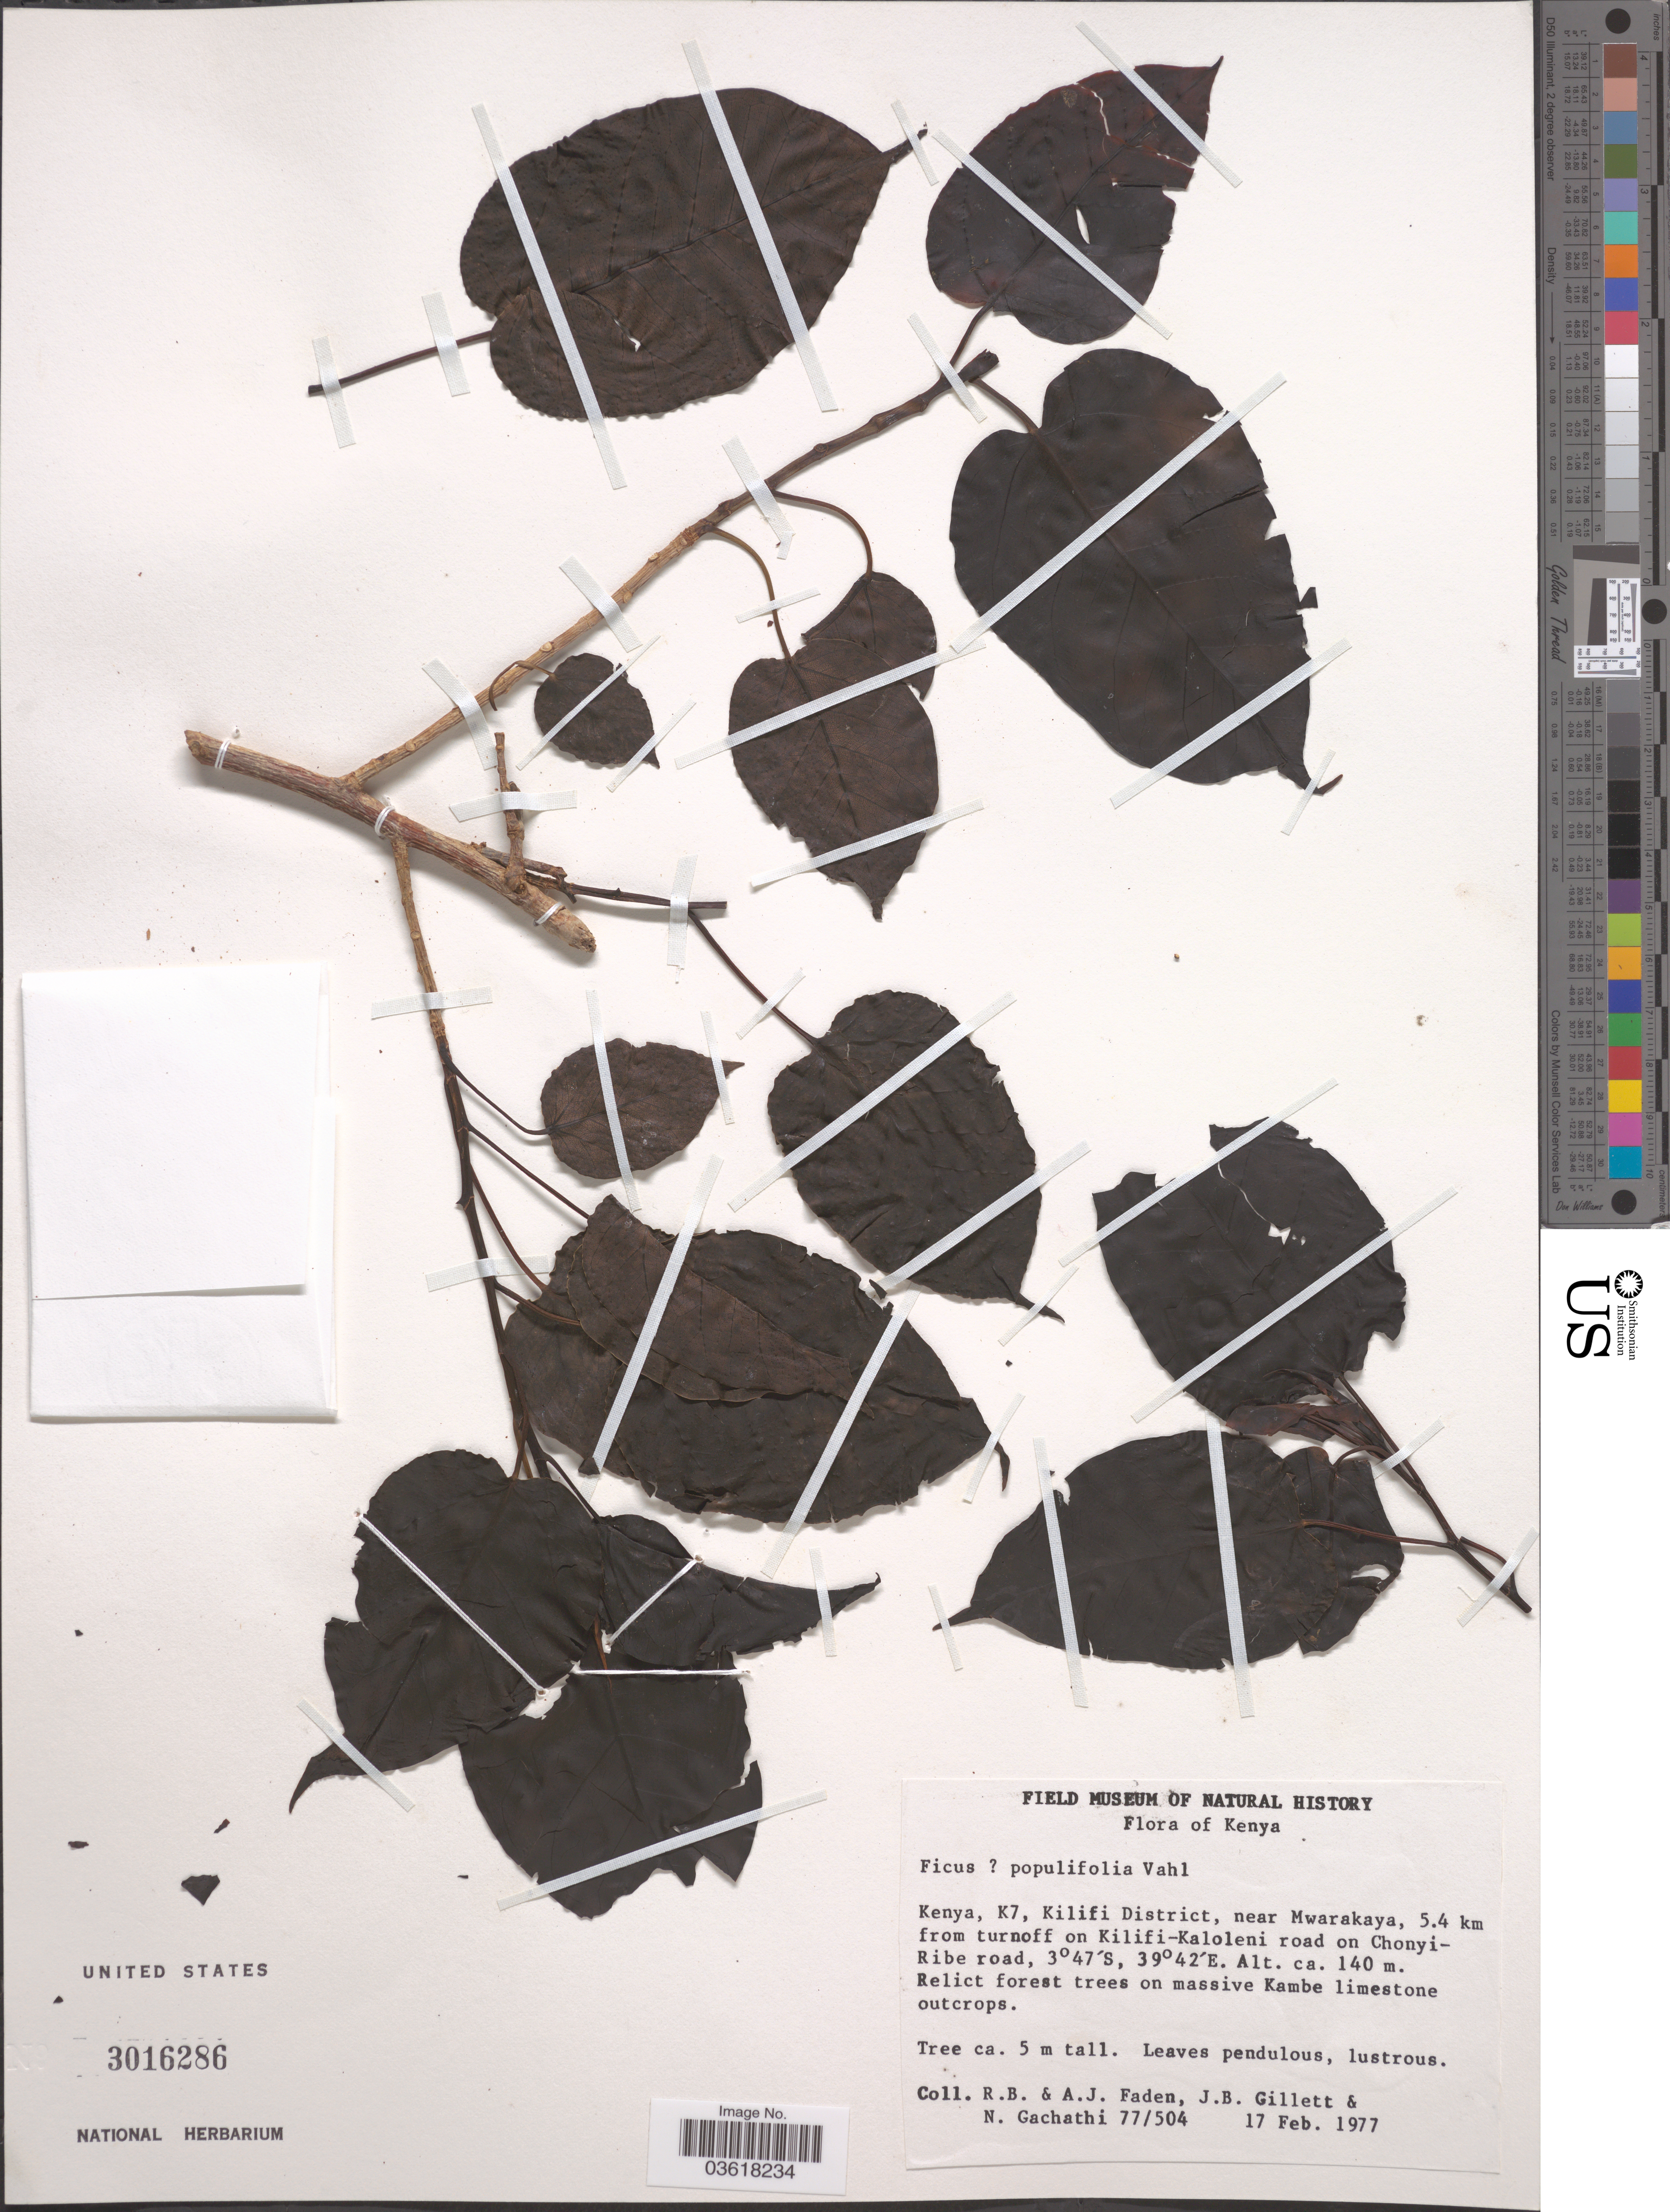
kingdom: Plantae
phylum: Tracheophyta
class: Magnoliopsida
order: Rosales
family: Moraceae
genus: Ficus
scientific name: Ficus sp.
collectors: R. B. Faden, A. J. Faden, J. B. Gillett & N. Gachathi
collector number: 77/504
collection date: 1977-02-17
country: Kenya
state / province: Kilifi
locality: K7, Kilifi District, near Mwarakaya, 5.4 km from turnoff on Kilifi-Kaloleni road on Chonyi-Ribe road.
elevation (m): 140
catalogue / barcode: US 3016286